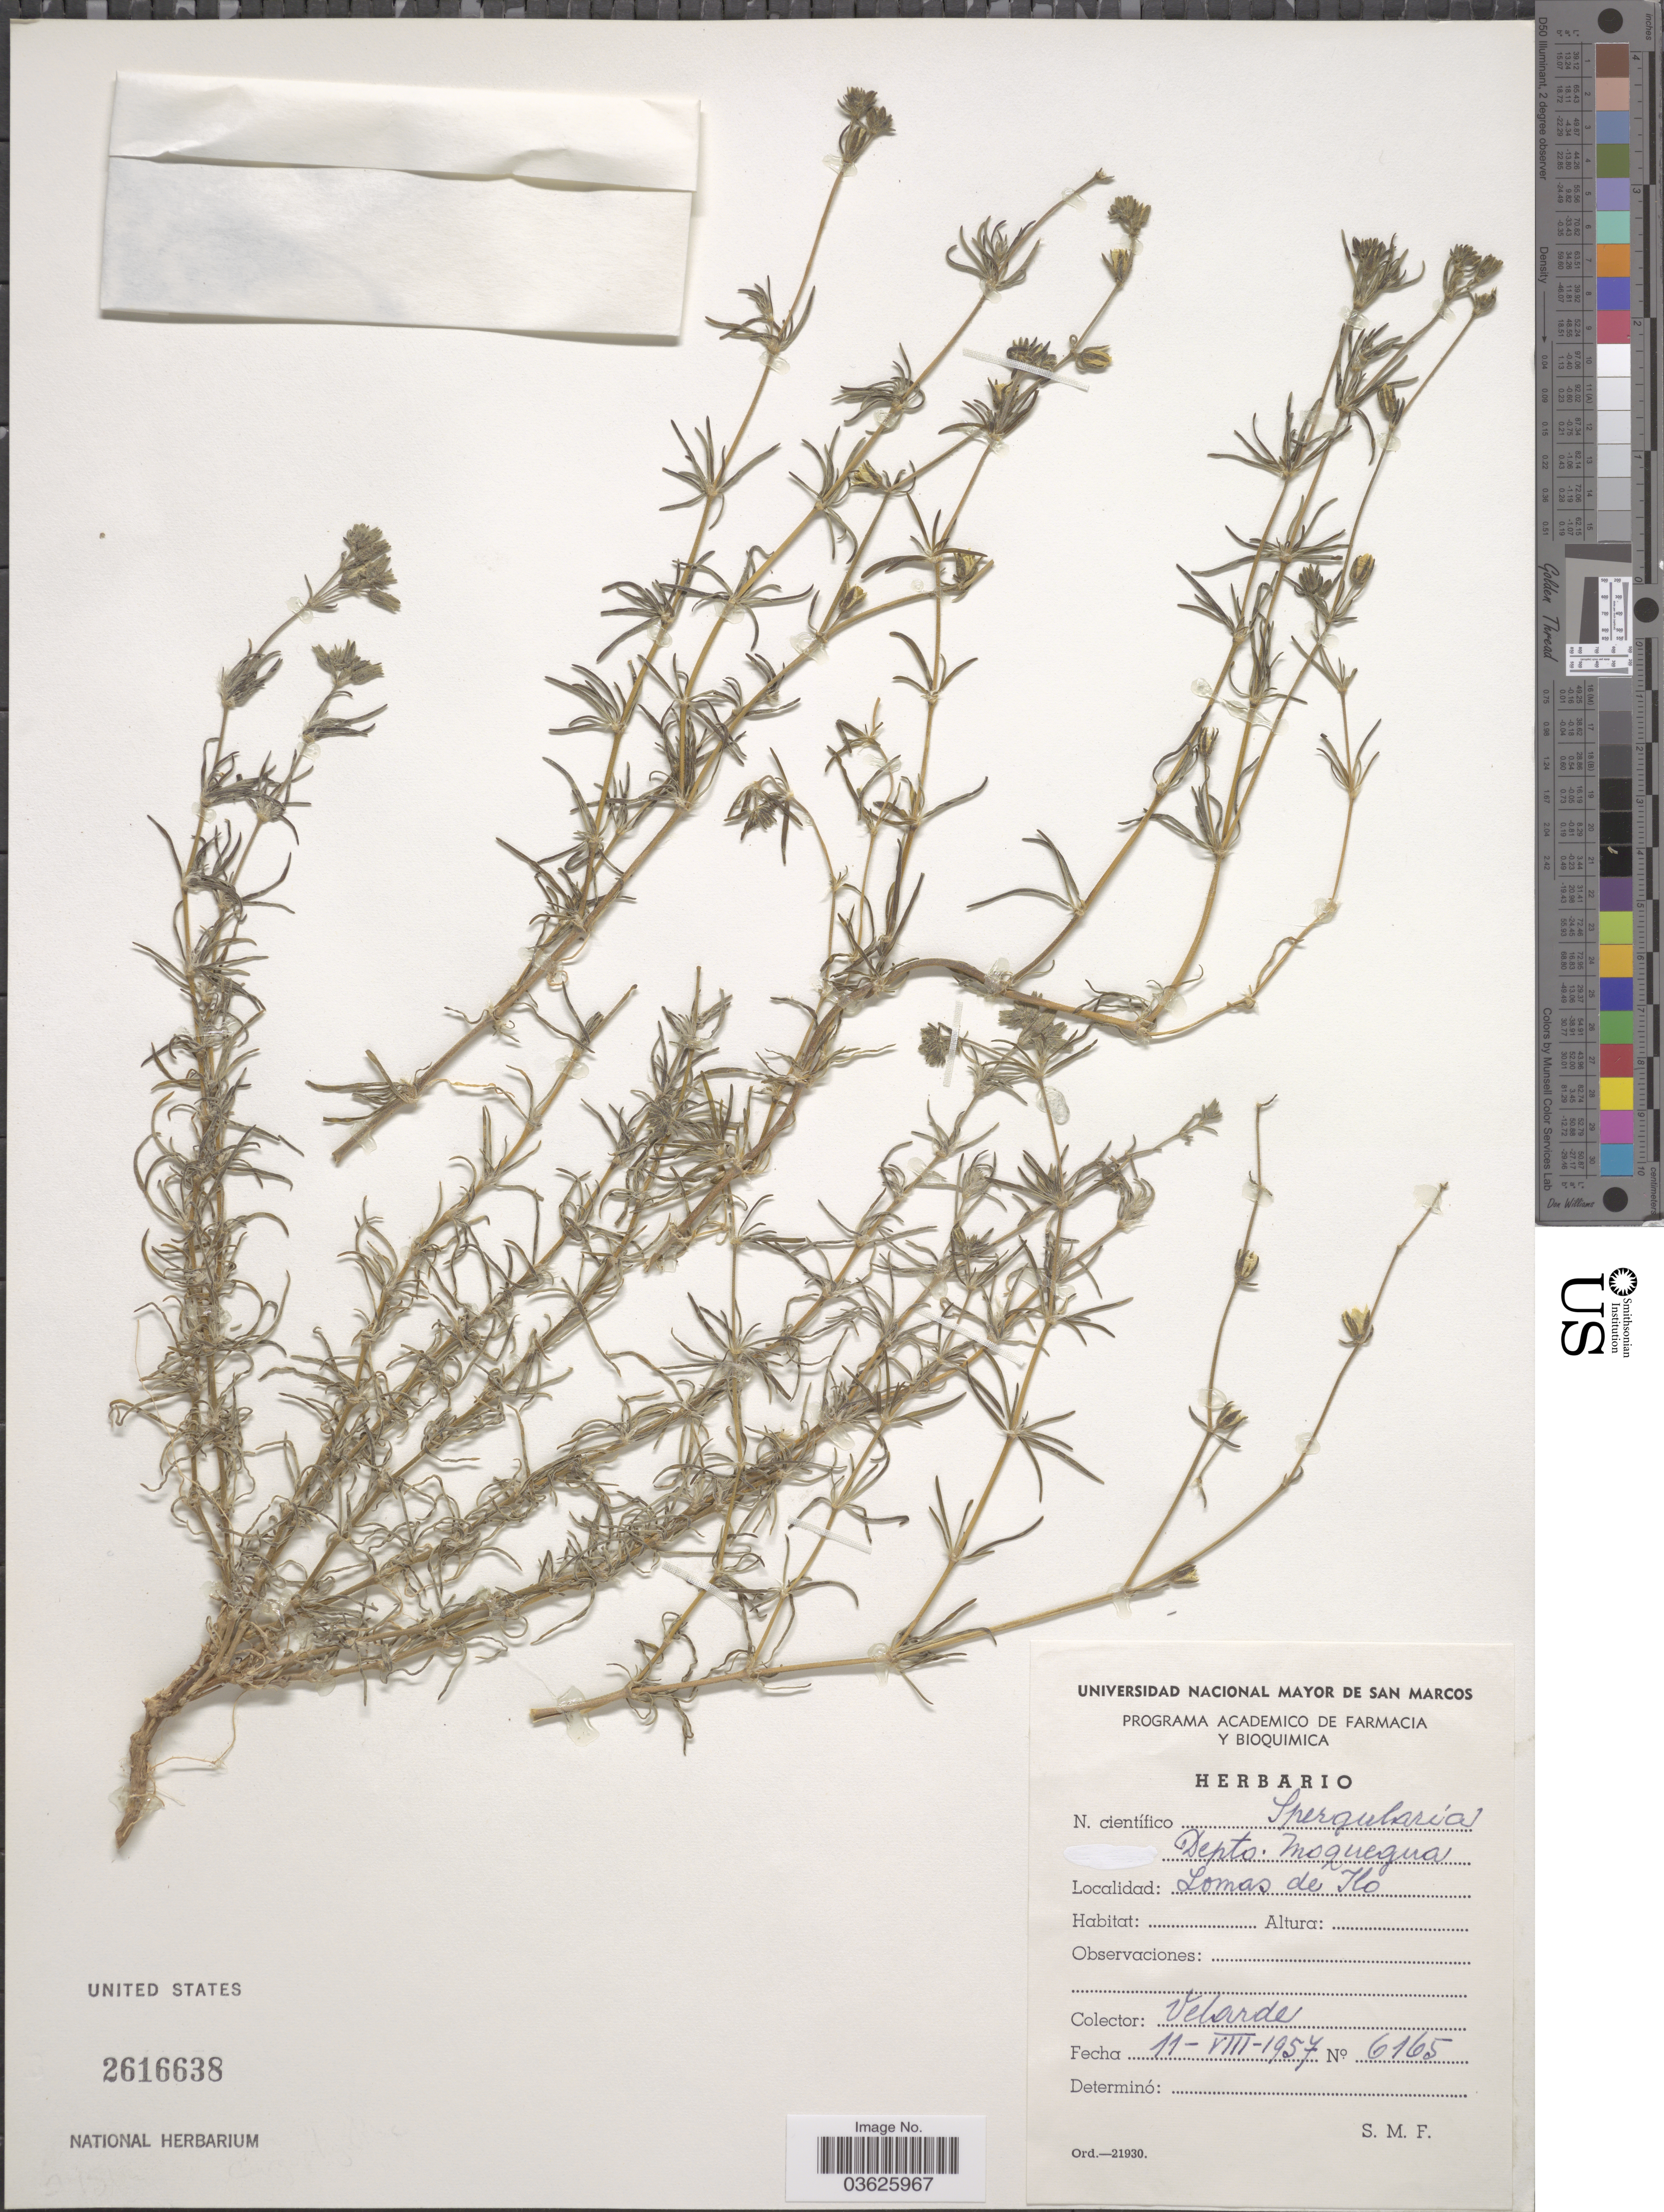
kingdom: Plantae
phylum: Tracheophyta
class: Magnoliopsida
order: Caryophyllales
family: Caryophyllaceae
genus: Spergularia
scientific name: Spergularia sp.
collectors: -. Velarde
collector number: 6165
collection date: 1957-08-11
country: Peru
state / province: Moquegua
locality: Depto. Moquegua. Lomas de Ilo.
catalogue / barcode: US 2616638